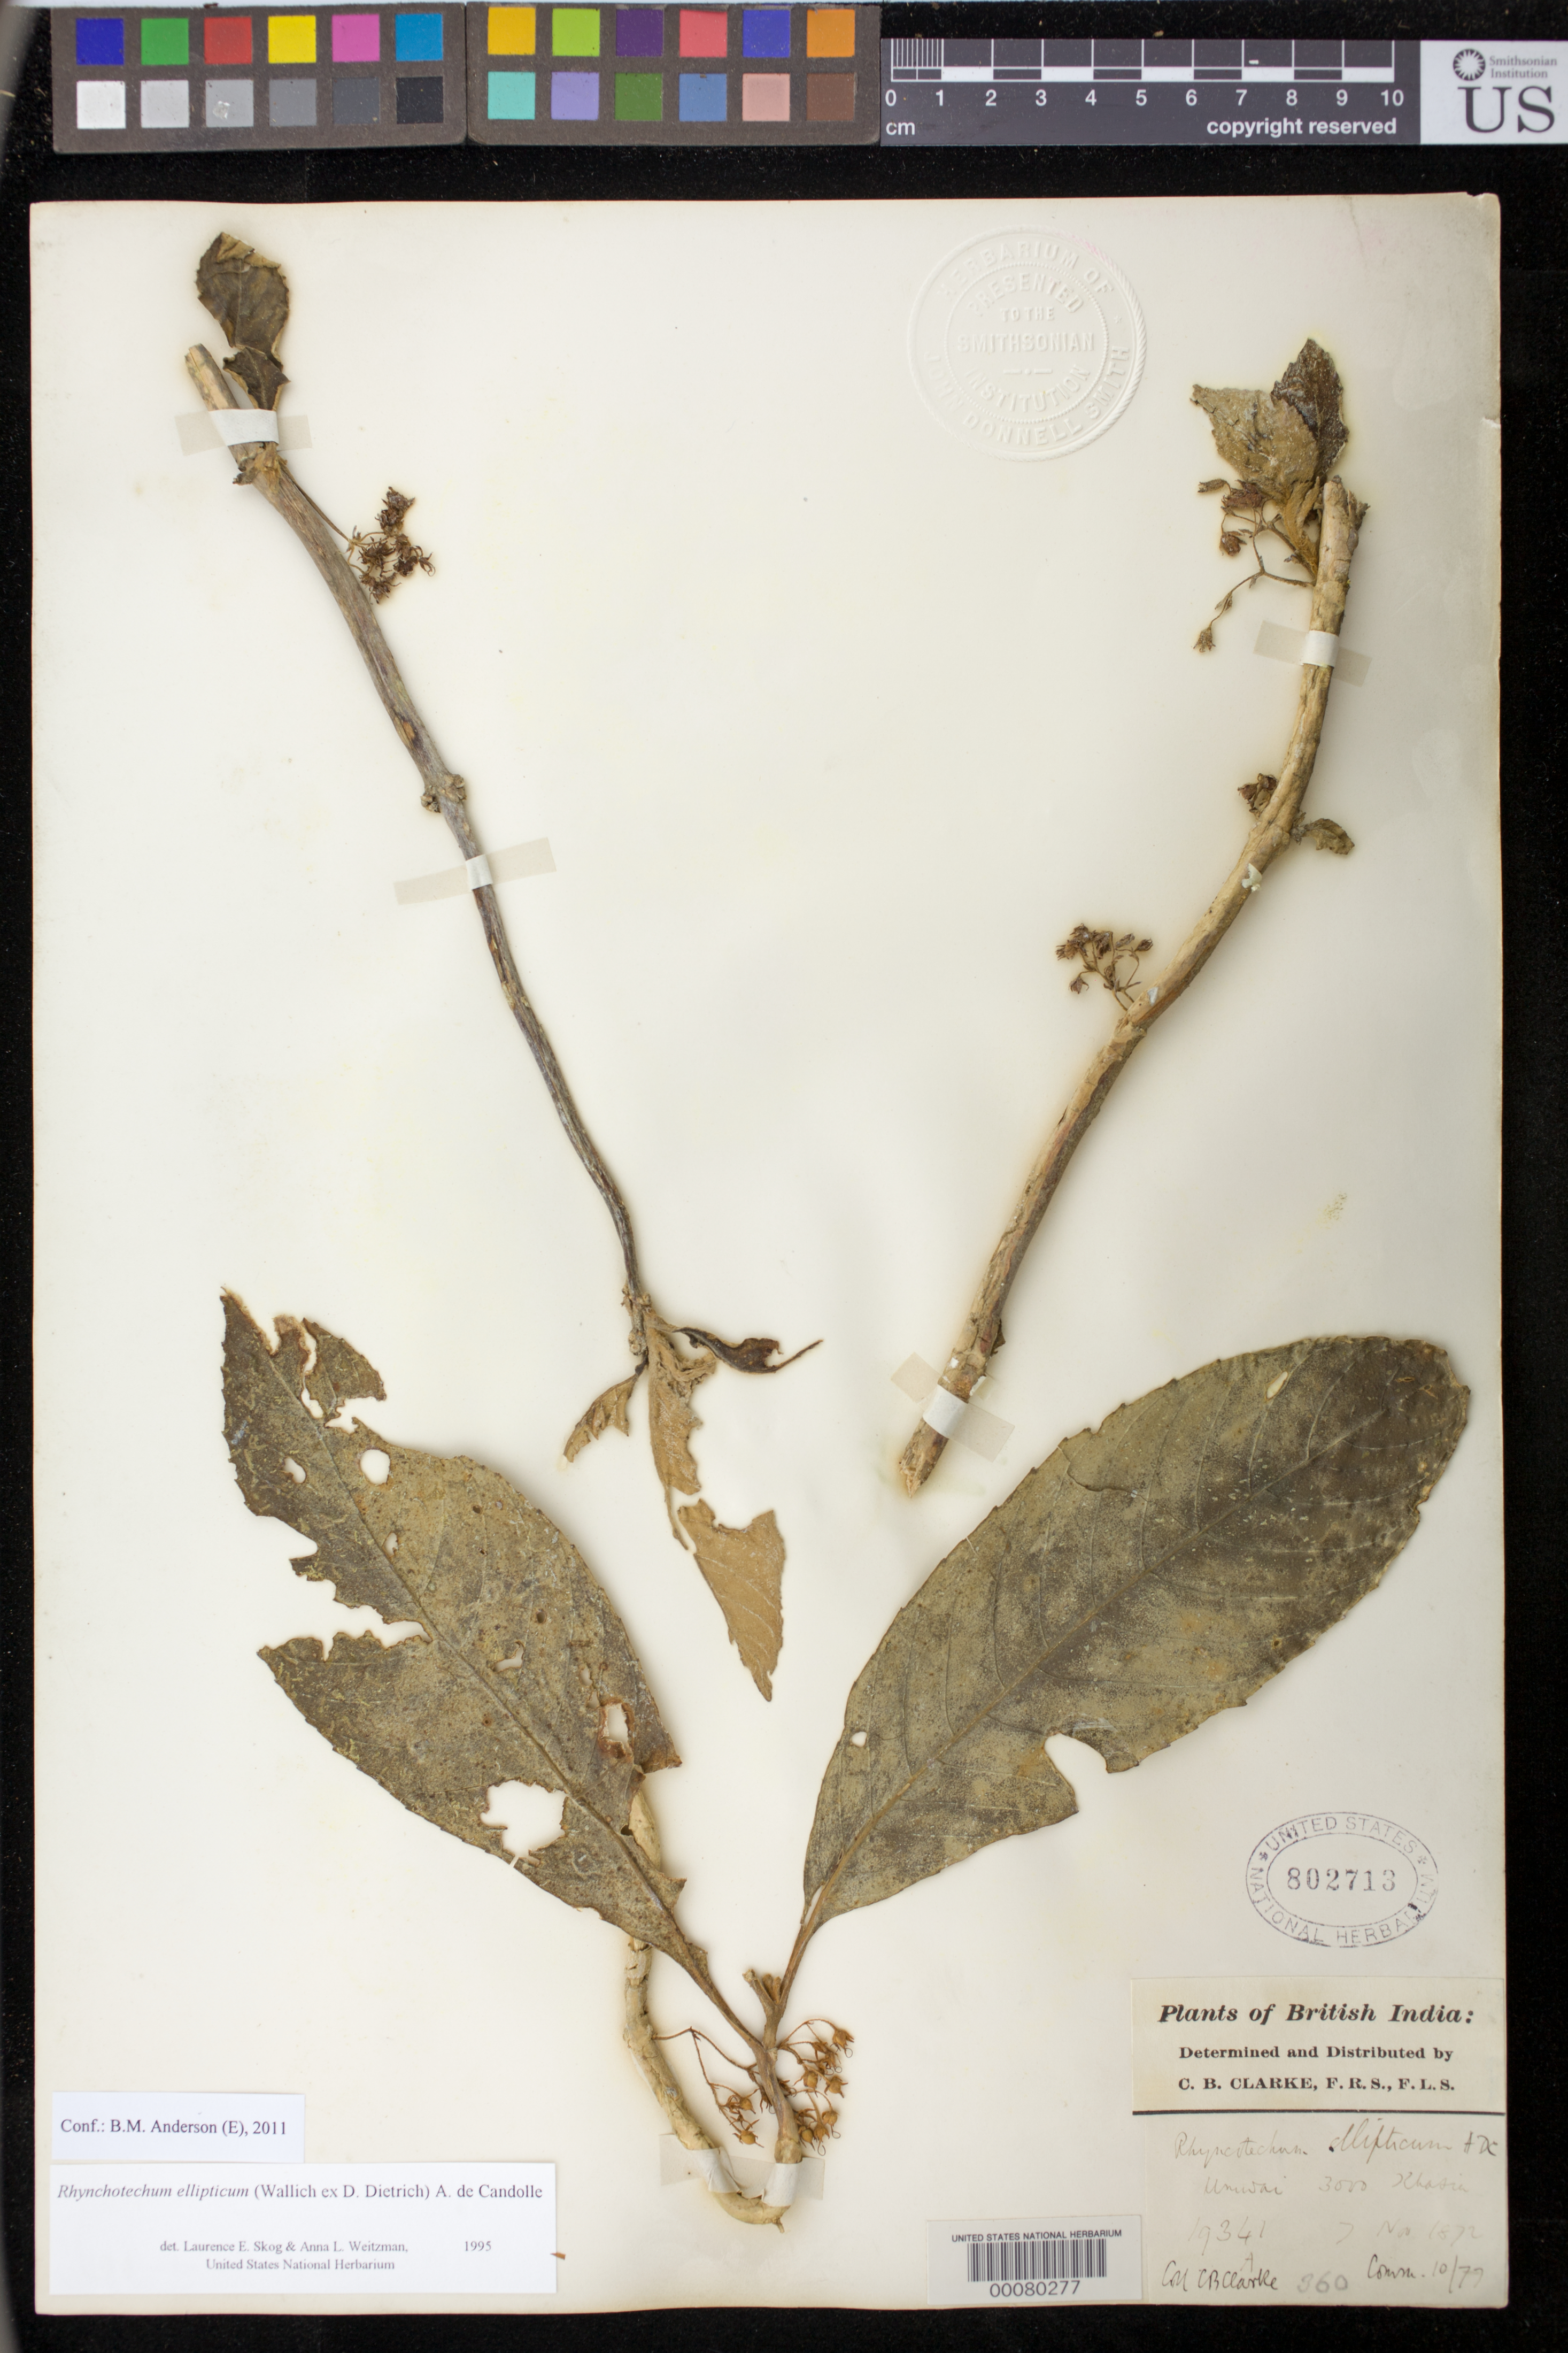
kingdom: Plantae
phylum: Tracheophyta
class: Magnoliopsida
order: Lamiales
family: Gesneriaceae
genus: Rhynchotechum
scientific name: Rhynchotechum ellipticum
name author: (Wall. ex D. Dietr.) A. DC.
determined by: Clarke, C. B.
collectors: C. B. Clarke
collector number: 19341 /360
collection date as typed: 07 Nov 1872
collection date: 1872-11-07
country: India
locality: Uniwai, khasia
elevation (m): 914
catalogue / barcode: US 802713